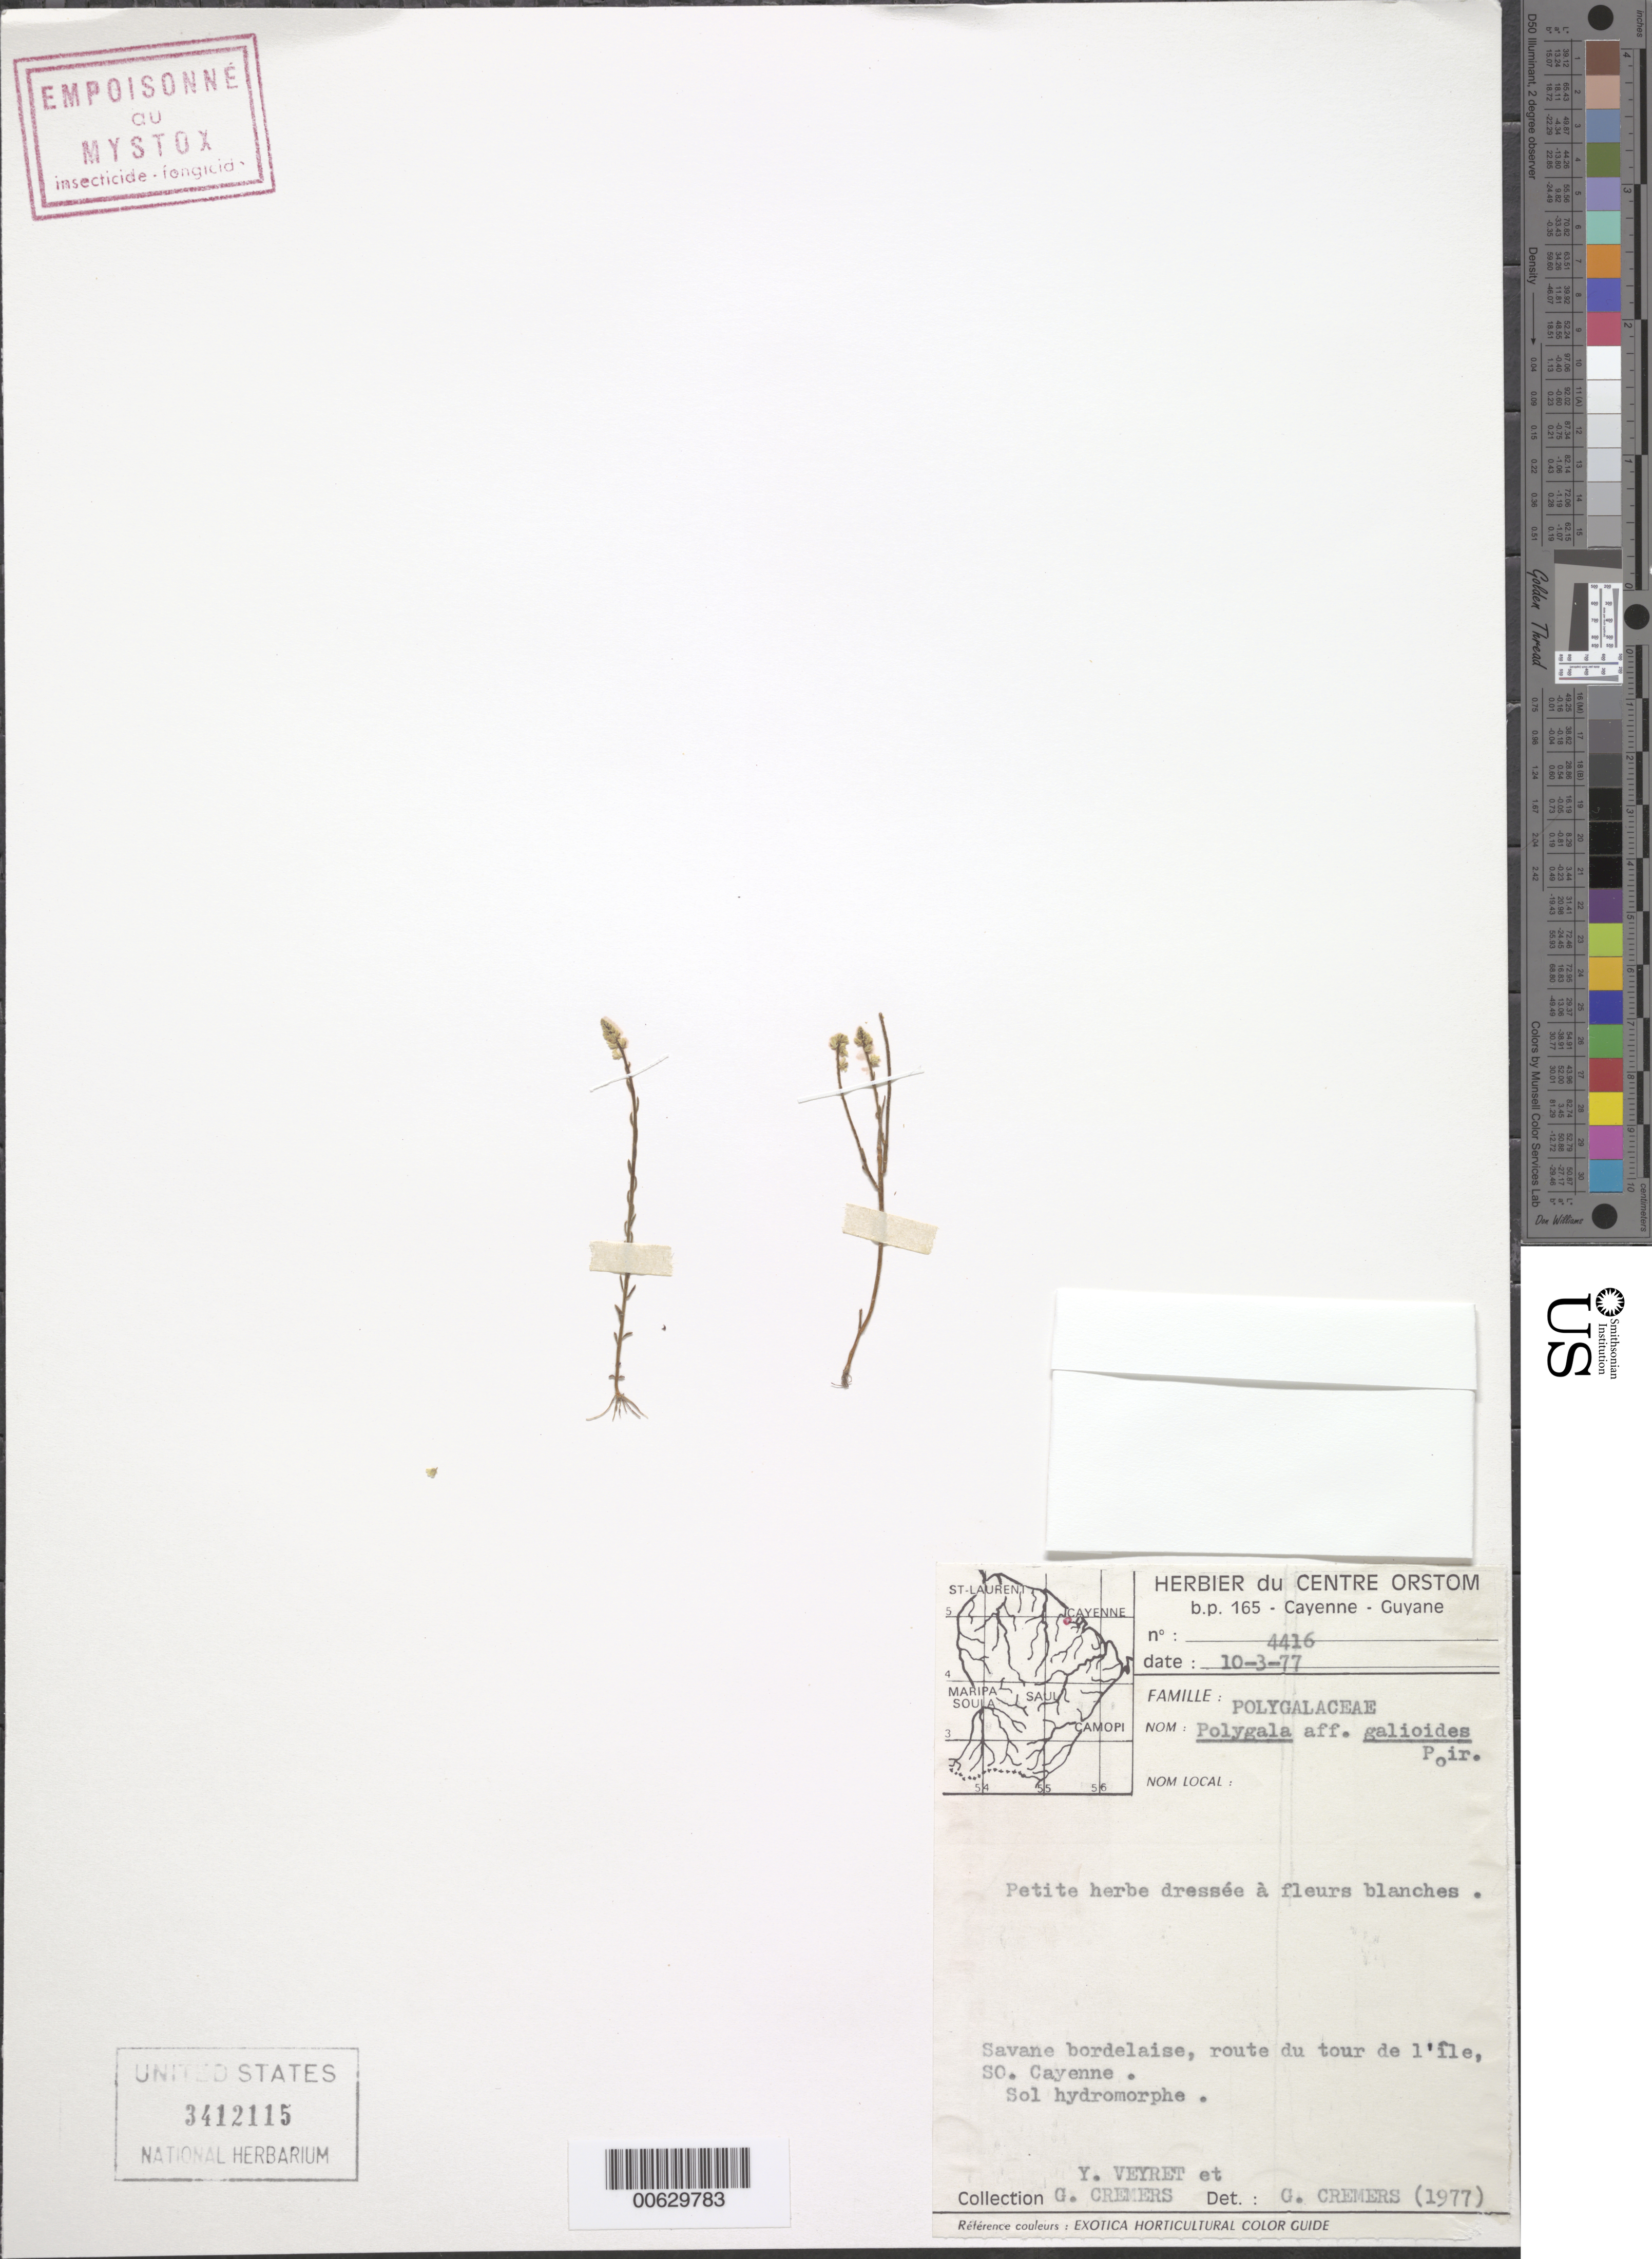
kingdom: Plantae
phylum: Tracheophyta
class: Magnoliopsida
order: Fabales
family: Polygalaceae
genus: Polygala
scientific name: Polygala galioides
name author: Poir.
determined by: Cremers, Georges A.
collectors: Y. Veyret & G. Cremers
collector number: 4416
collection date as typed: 10-Mar-77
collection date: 1977-03-10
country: French Guiana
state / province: Cayenne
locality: Cayenne, route du tour de l'Ile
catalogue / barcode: US 3412115